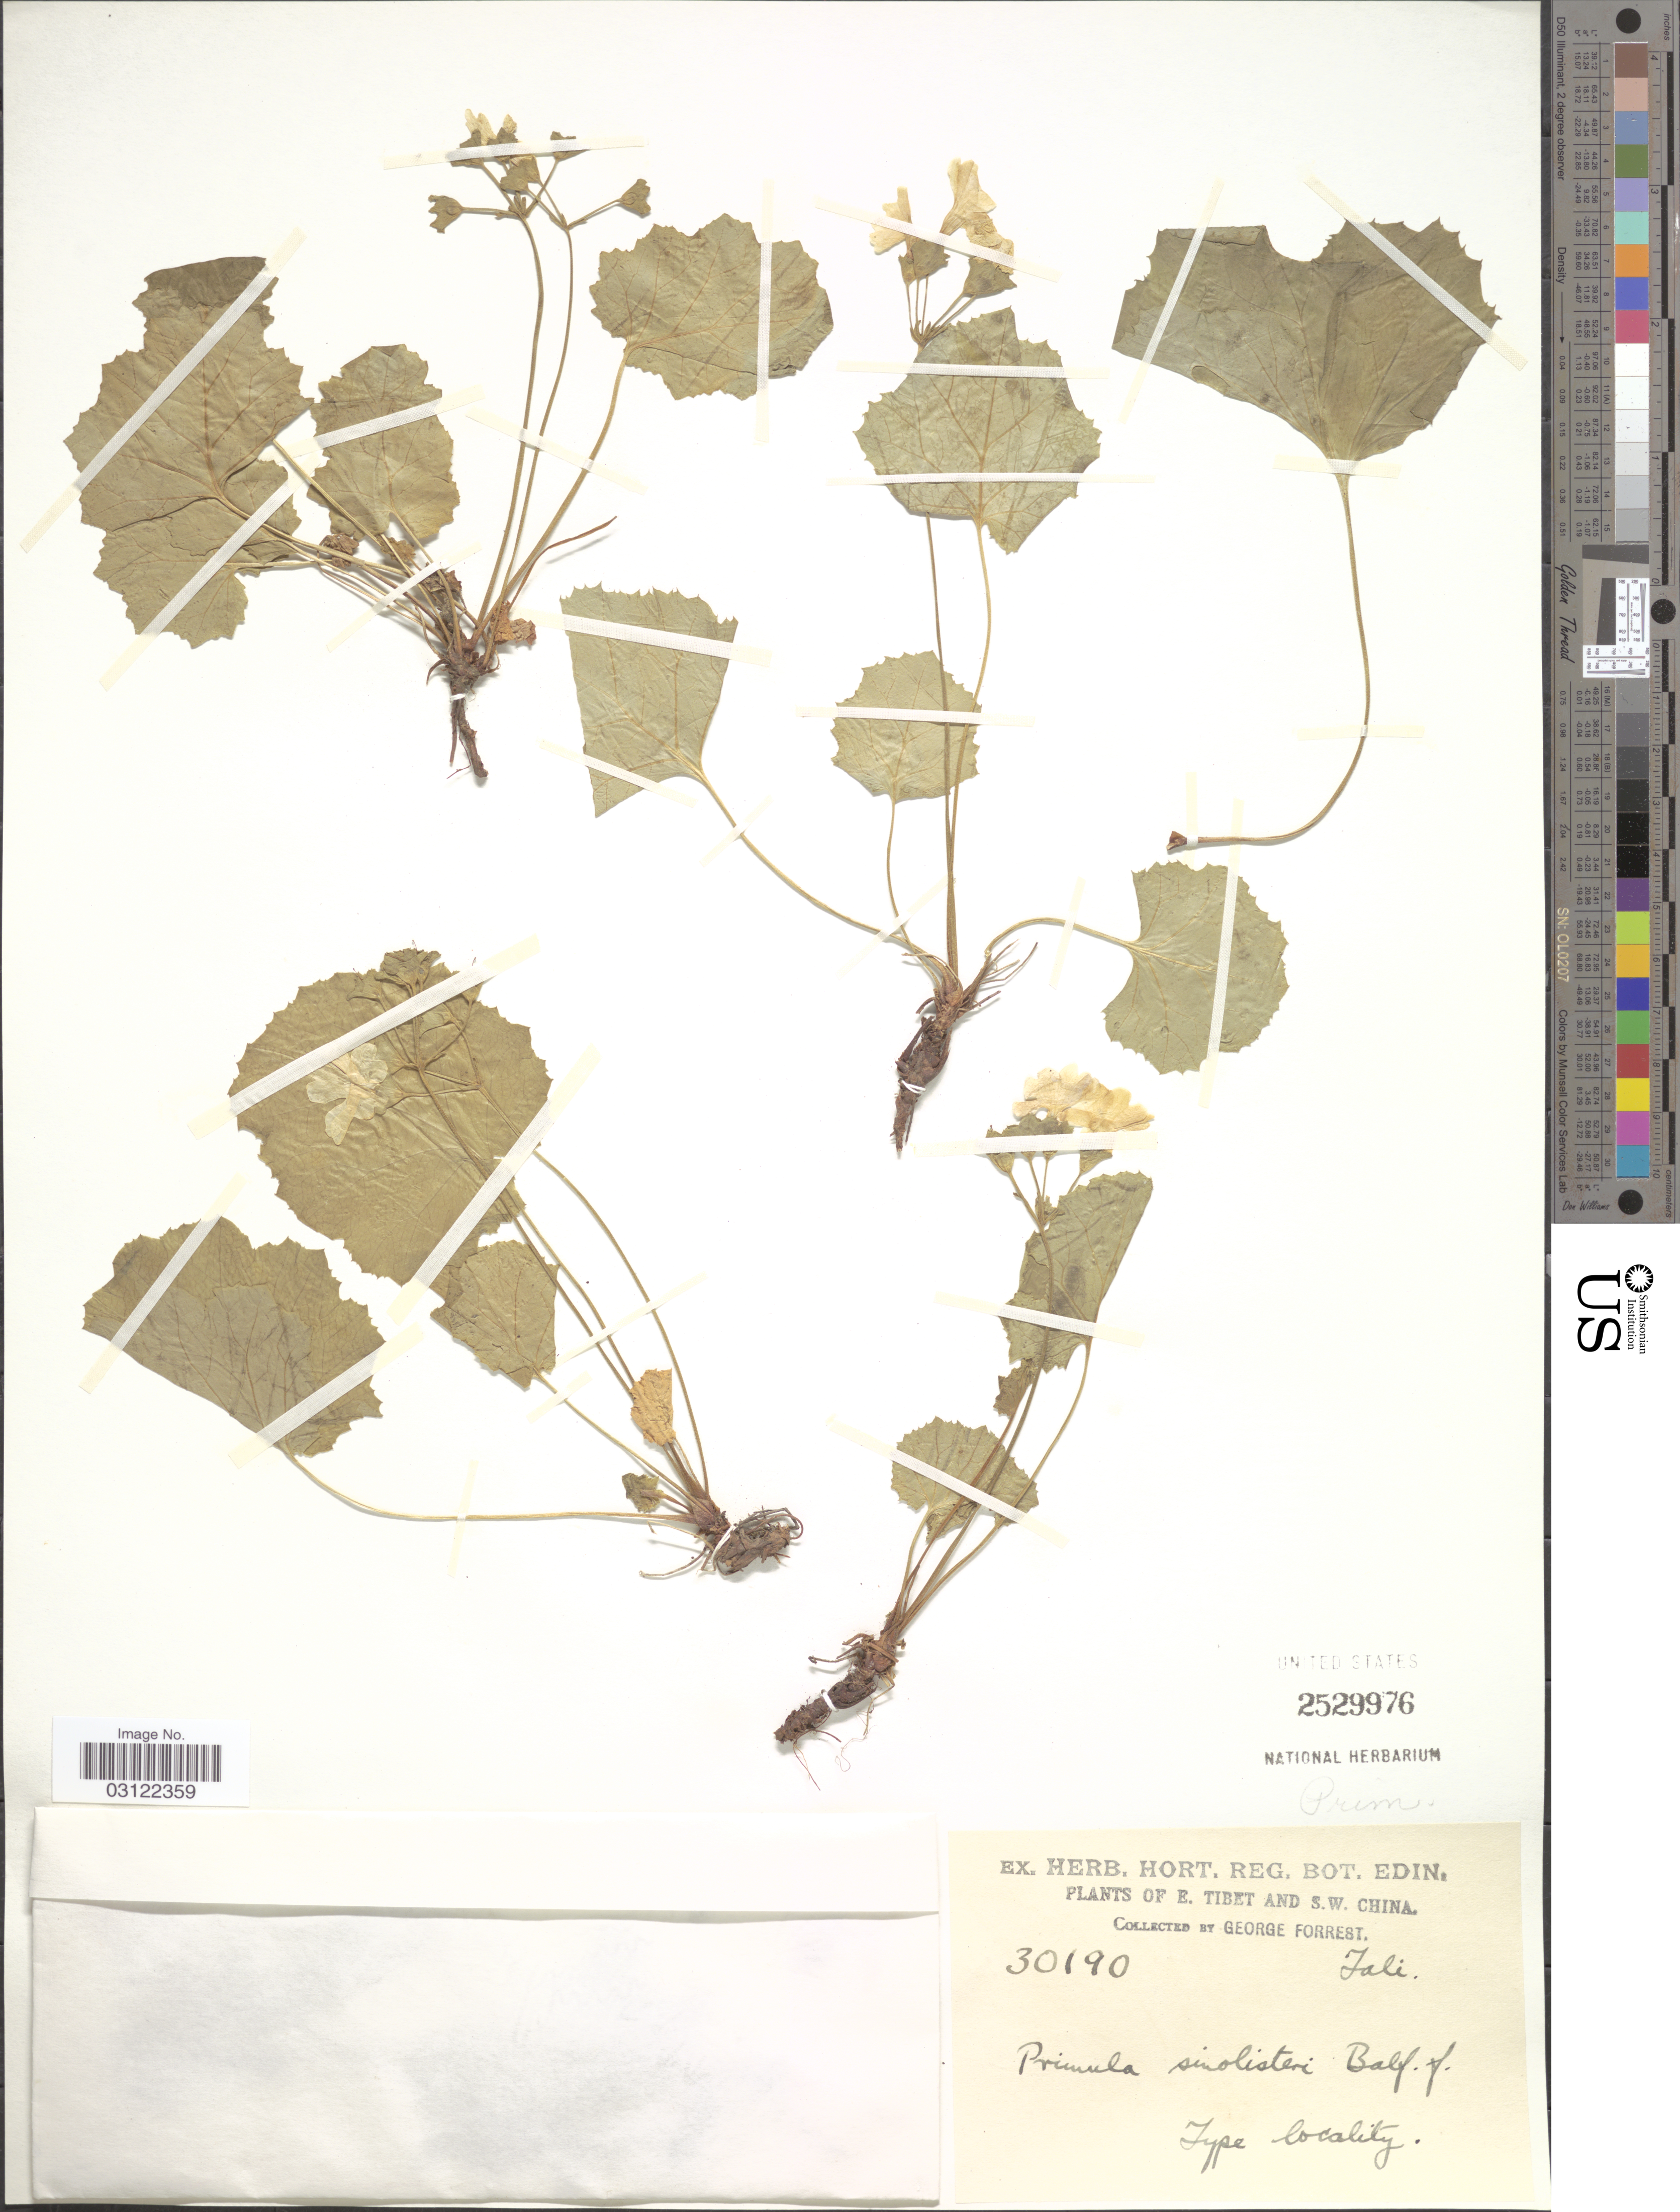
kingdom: Plantae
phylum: Tracheophyta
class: Magnoliopsida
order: Ericales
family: Primulaceae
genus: Primula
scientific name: Primula sinolisteri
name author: Balf. f.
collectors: G. Forrest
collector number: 30190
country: China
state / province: Xizang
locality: E. Tibet and S. W. China. Tali.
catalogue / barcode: US 2529976